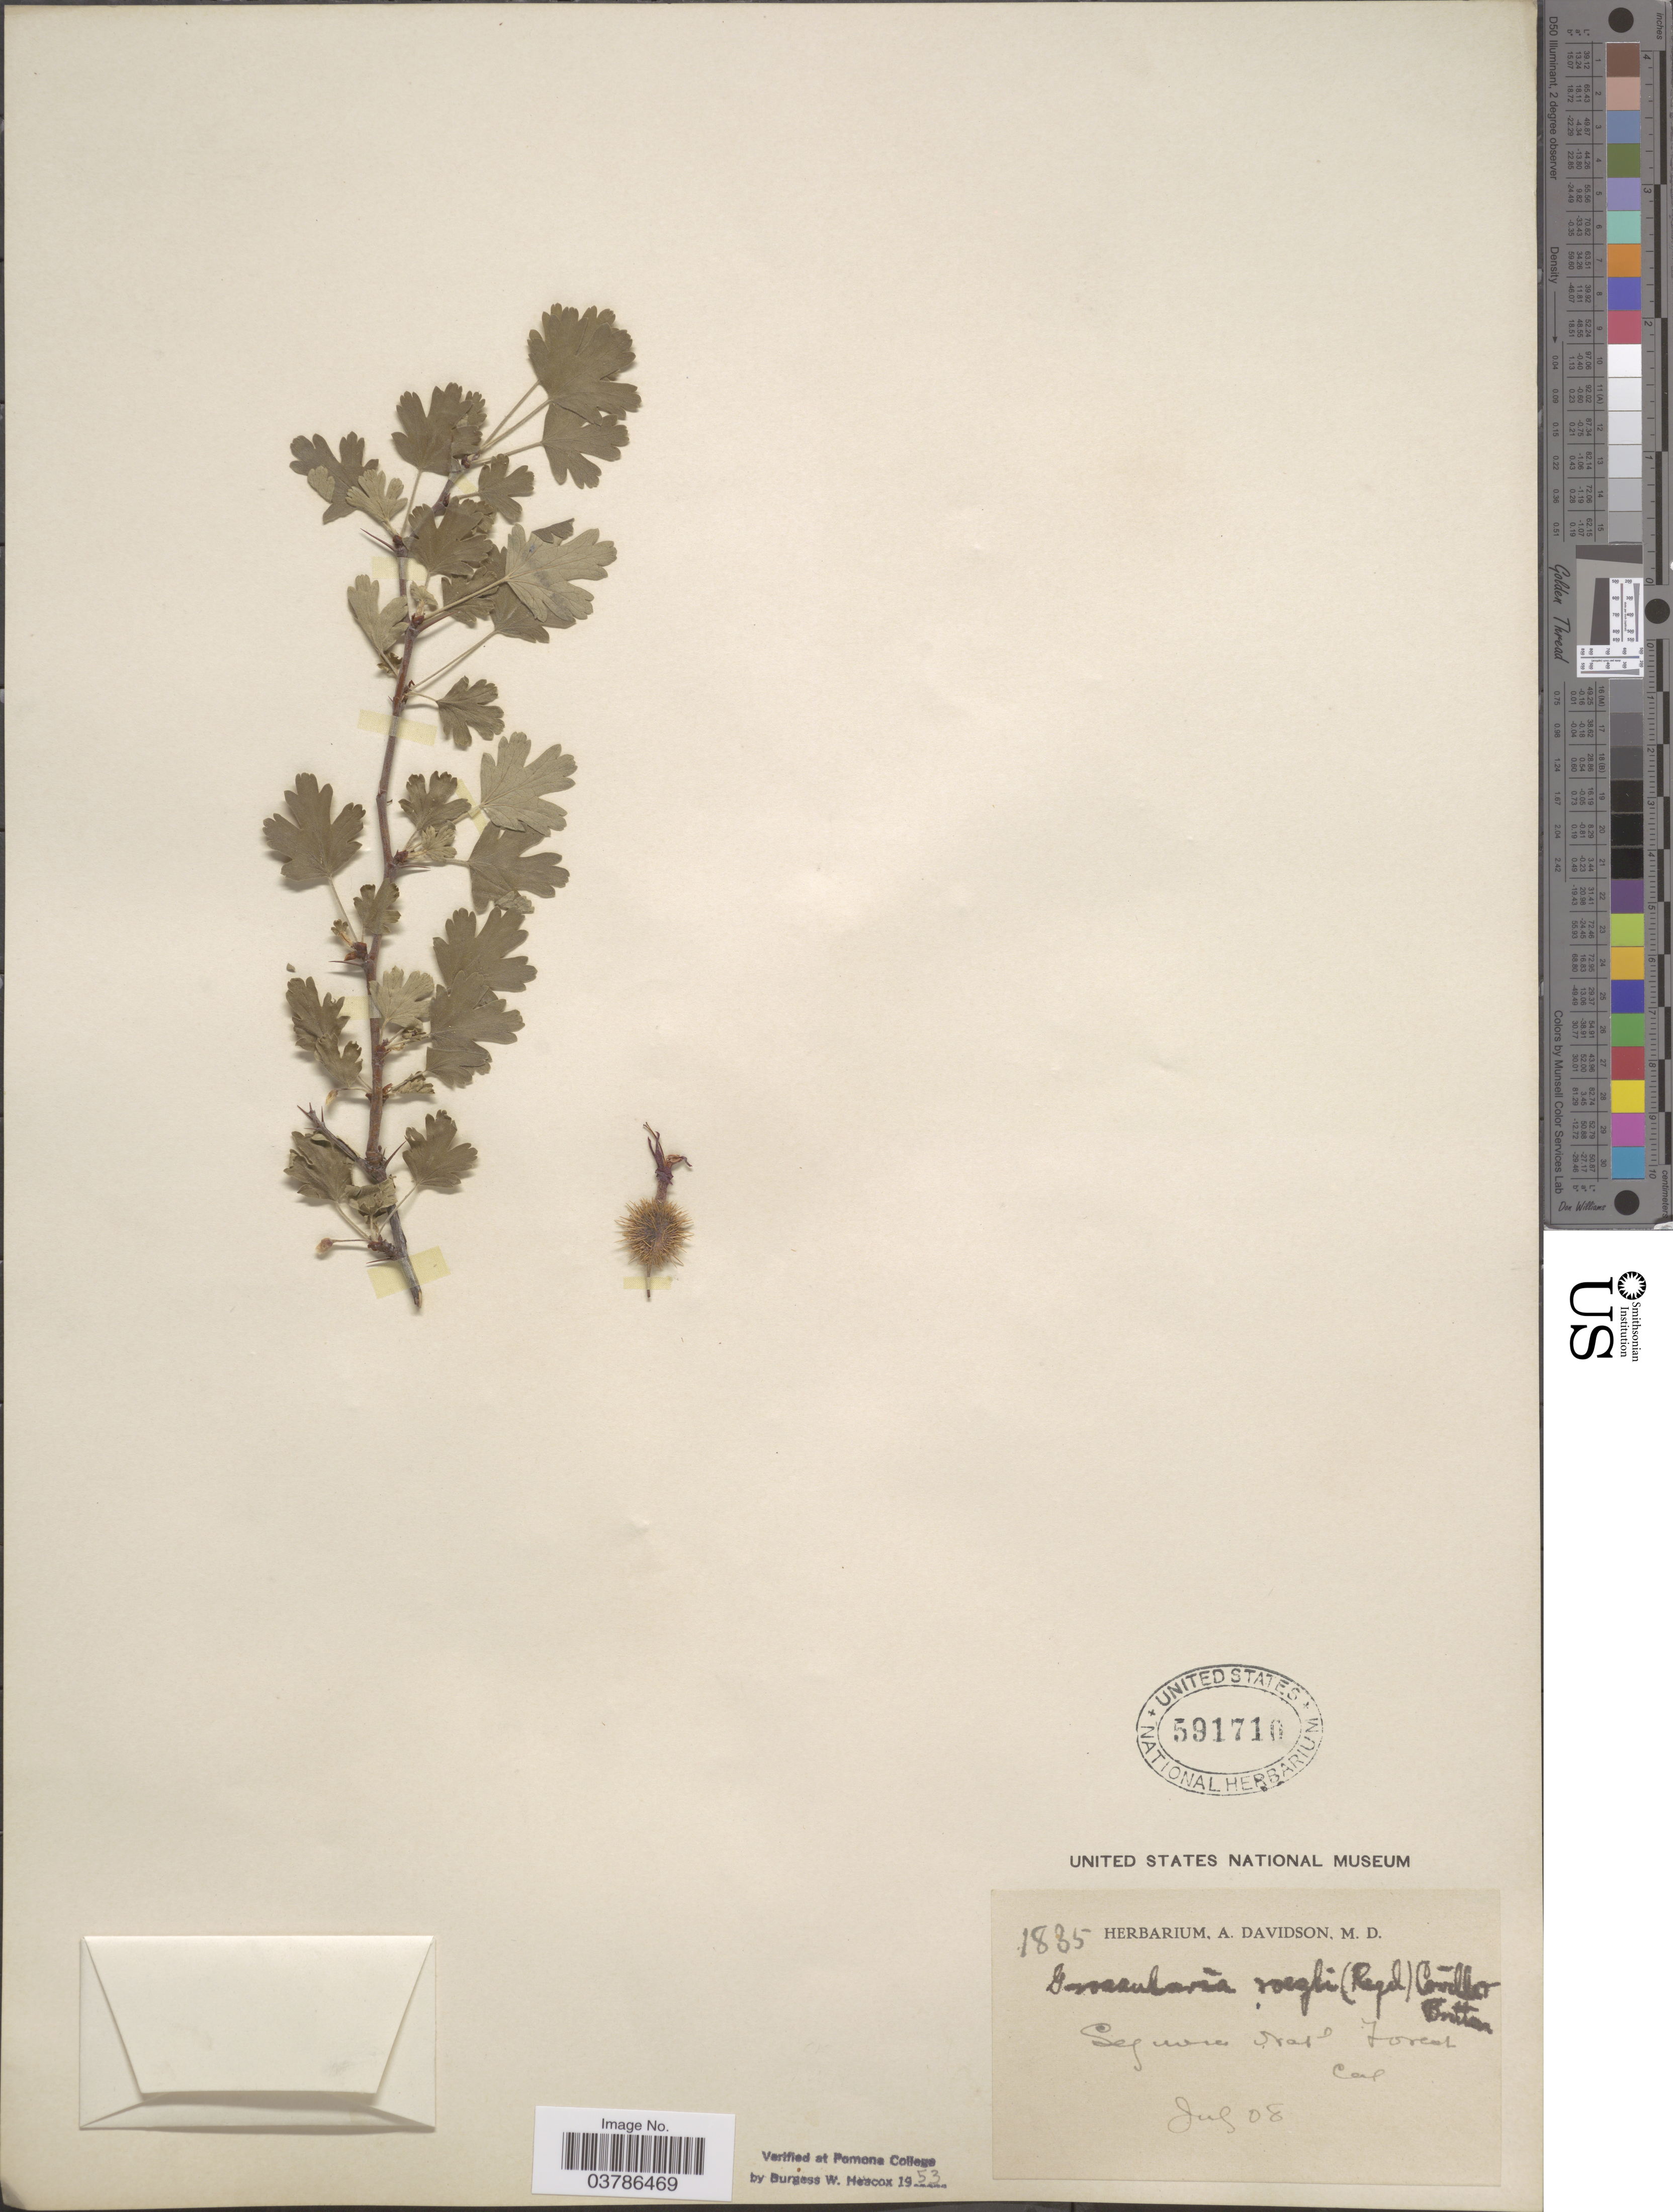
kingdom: Plantae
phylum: Tracheophyta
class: Magnoliopsida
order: Saxifragales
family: Grossulariaceae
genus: Ribes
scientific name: Ribes roezlii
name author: Regel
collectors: ex herb. A. Davidson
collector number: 1835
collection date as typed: Transcribed d/m/y: /7/8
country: United States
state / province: California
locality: Sequoia Natl. Forest.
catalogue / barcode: US 591710